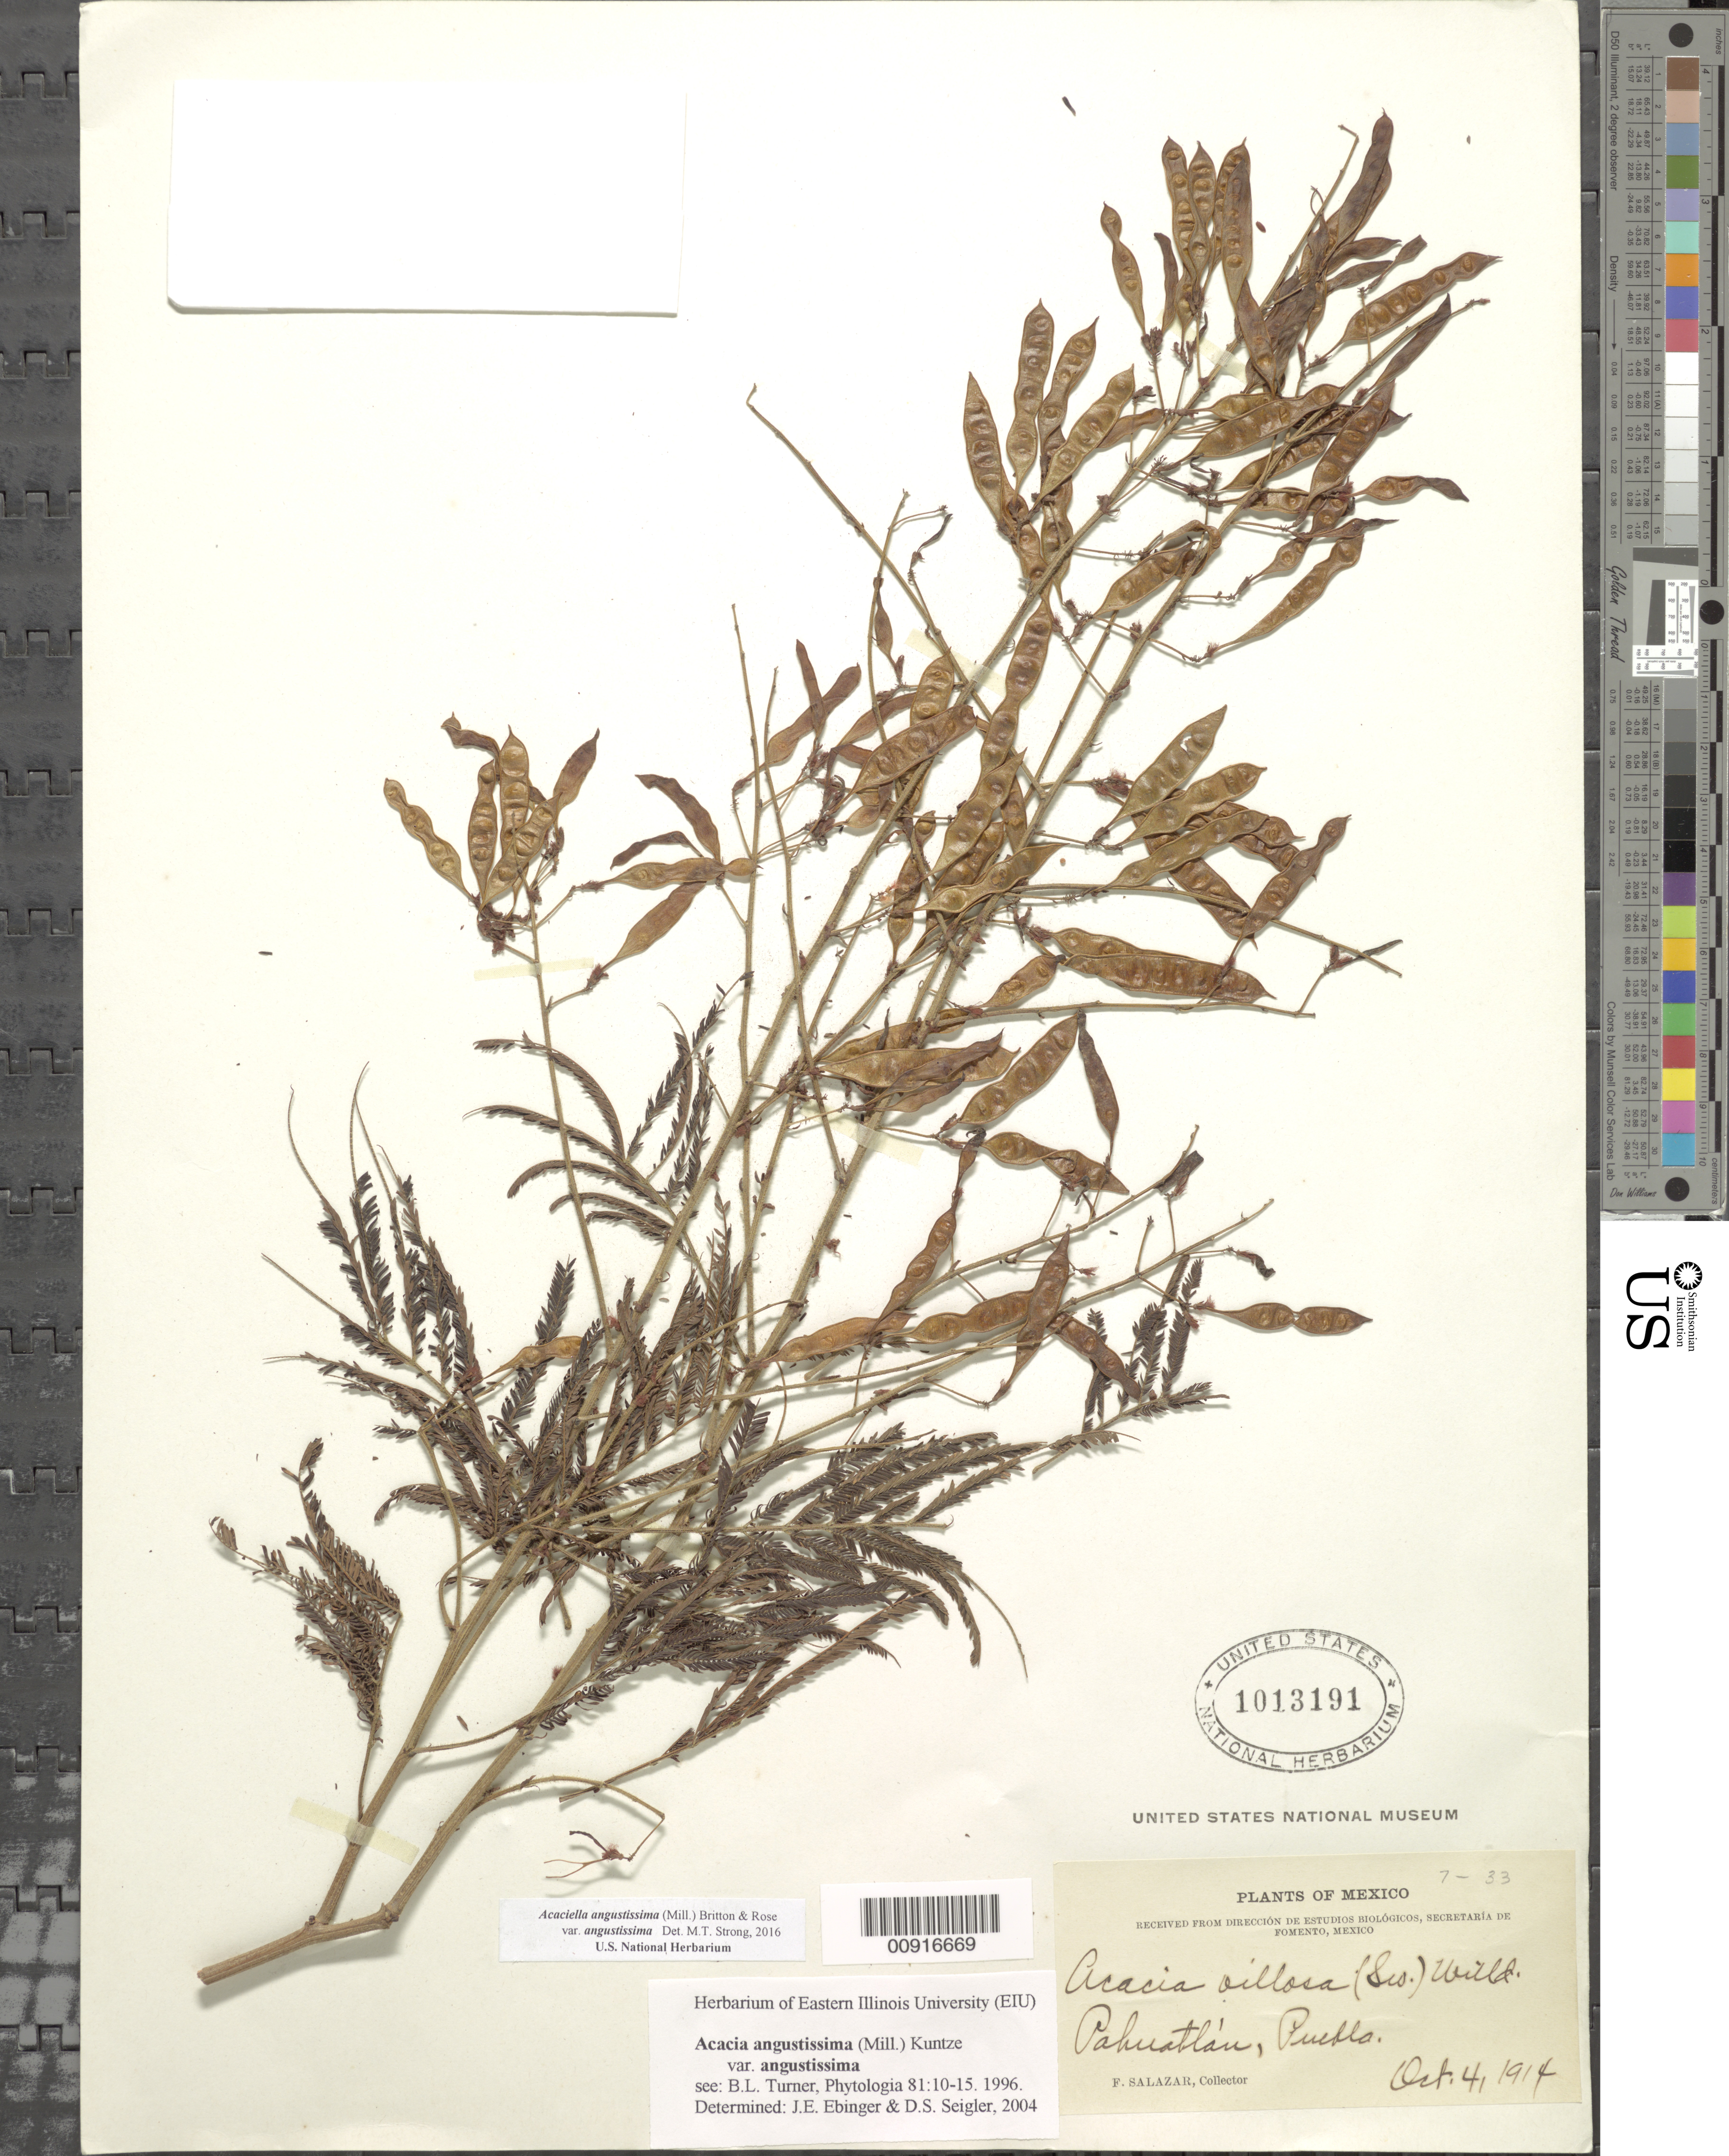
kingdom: Plantae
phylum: Tracheophyta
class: Magnoliopsida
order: Fabales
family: Fabaceae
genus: Acaciella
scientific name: Acaciella angustissima var. angustissima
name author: (Mill.) Britton & Rose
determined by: Strong, M. T., (US), Smithsonian Institution - National Museum of Natural History (UNITED STATES)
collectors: F. Salazar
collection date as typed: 04 Oct 1914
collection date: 1914-10-04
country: Mexico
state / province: Puebla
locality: Pahuatlán, Puebla.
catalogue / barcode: US 1013191